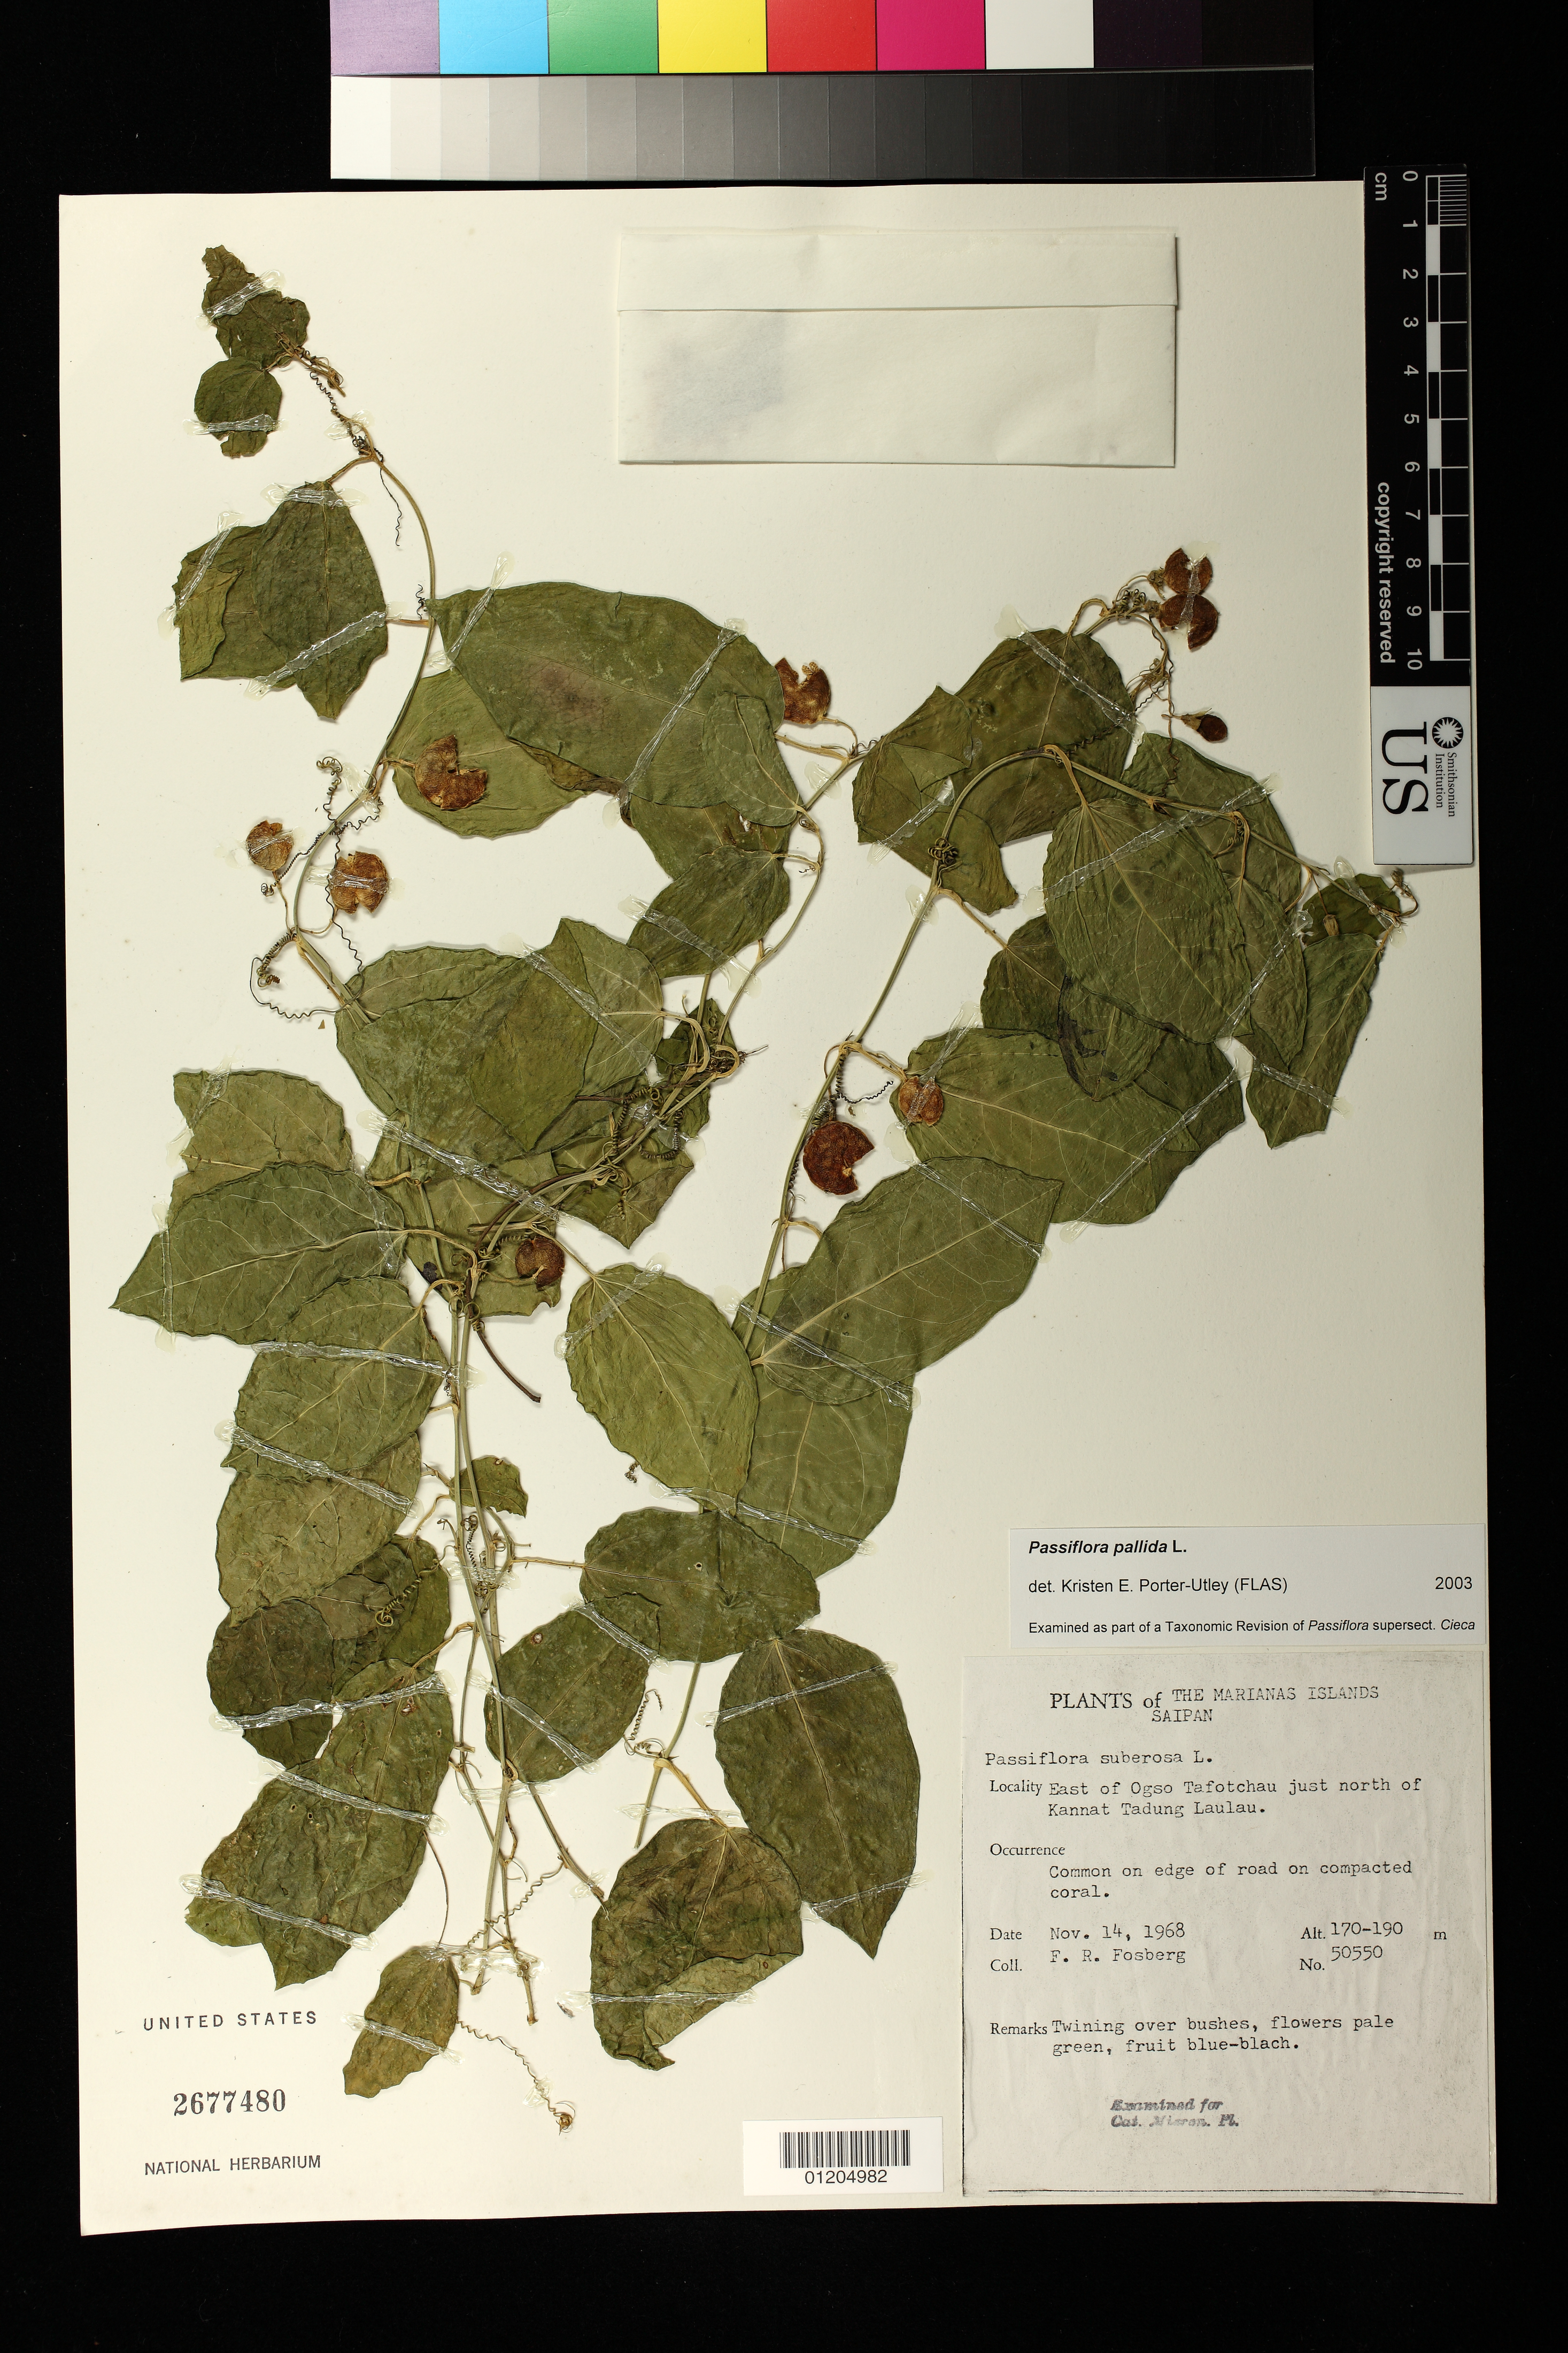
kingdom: Plantae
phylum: Tracheophyta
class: Magnoliopsida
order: Malpighiales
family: Passifloraceae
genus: Passiflora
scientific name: Passiflora pallida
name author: L.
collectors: F. R. Fosberg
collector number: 50550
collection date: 1968-11-14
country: Northern Mariana Islands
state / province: Saipan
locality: East of Ogso Tafotchau just north of Kannat Tadung Laulau.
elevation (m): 170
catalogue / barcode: US 2677480